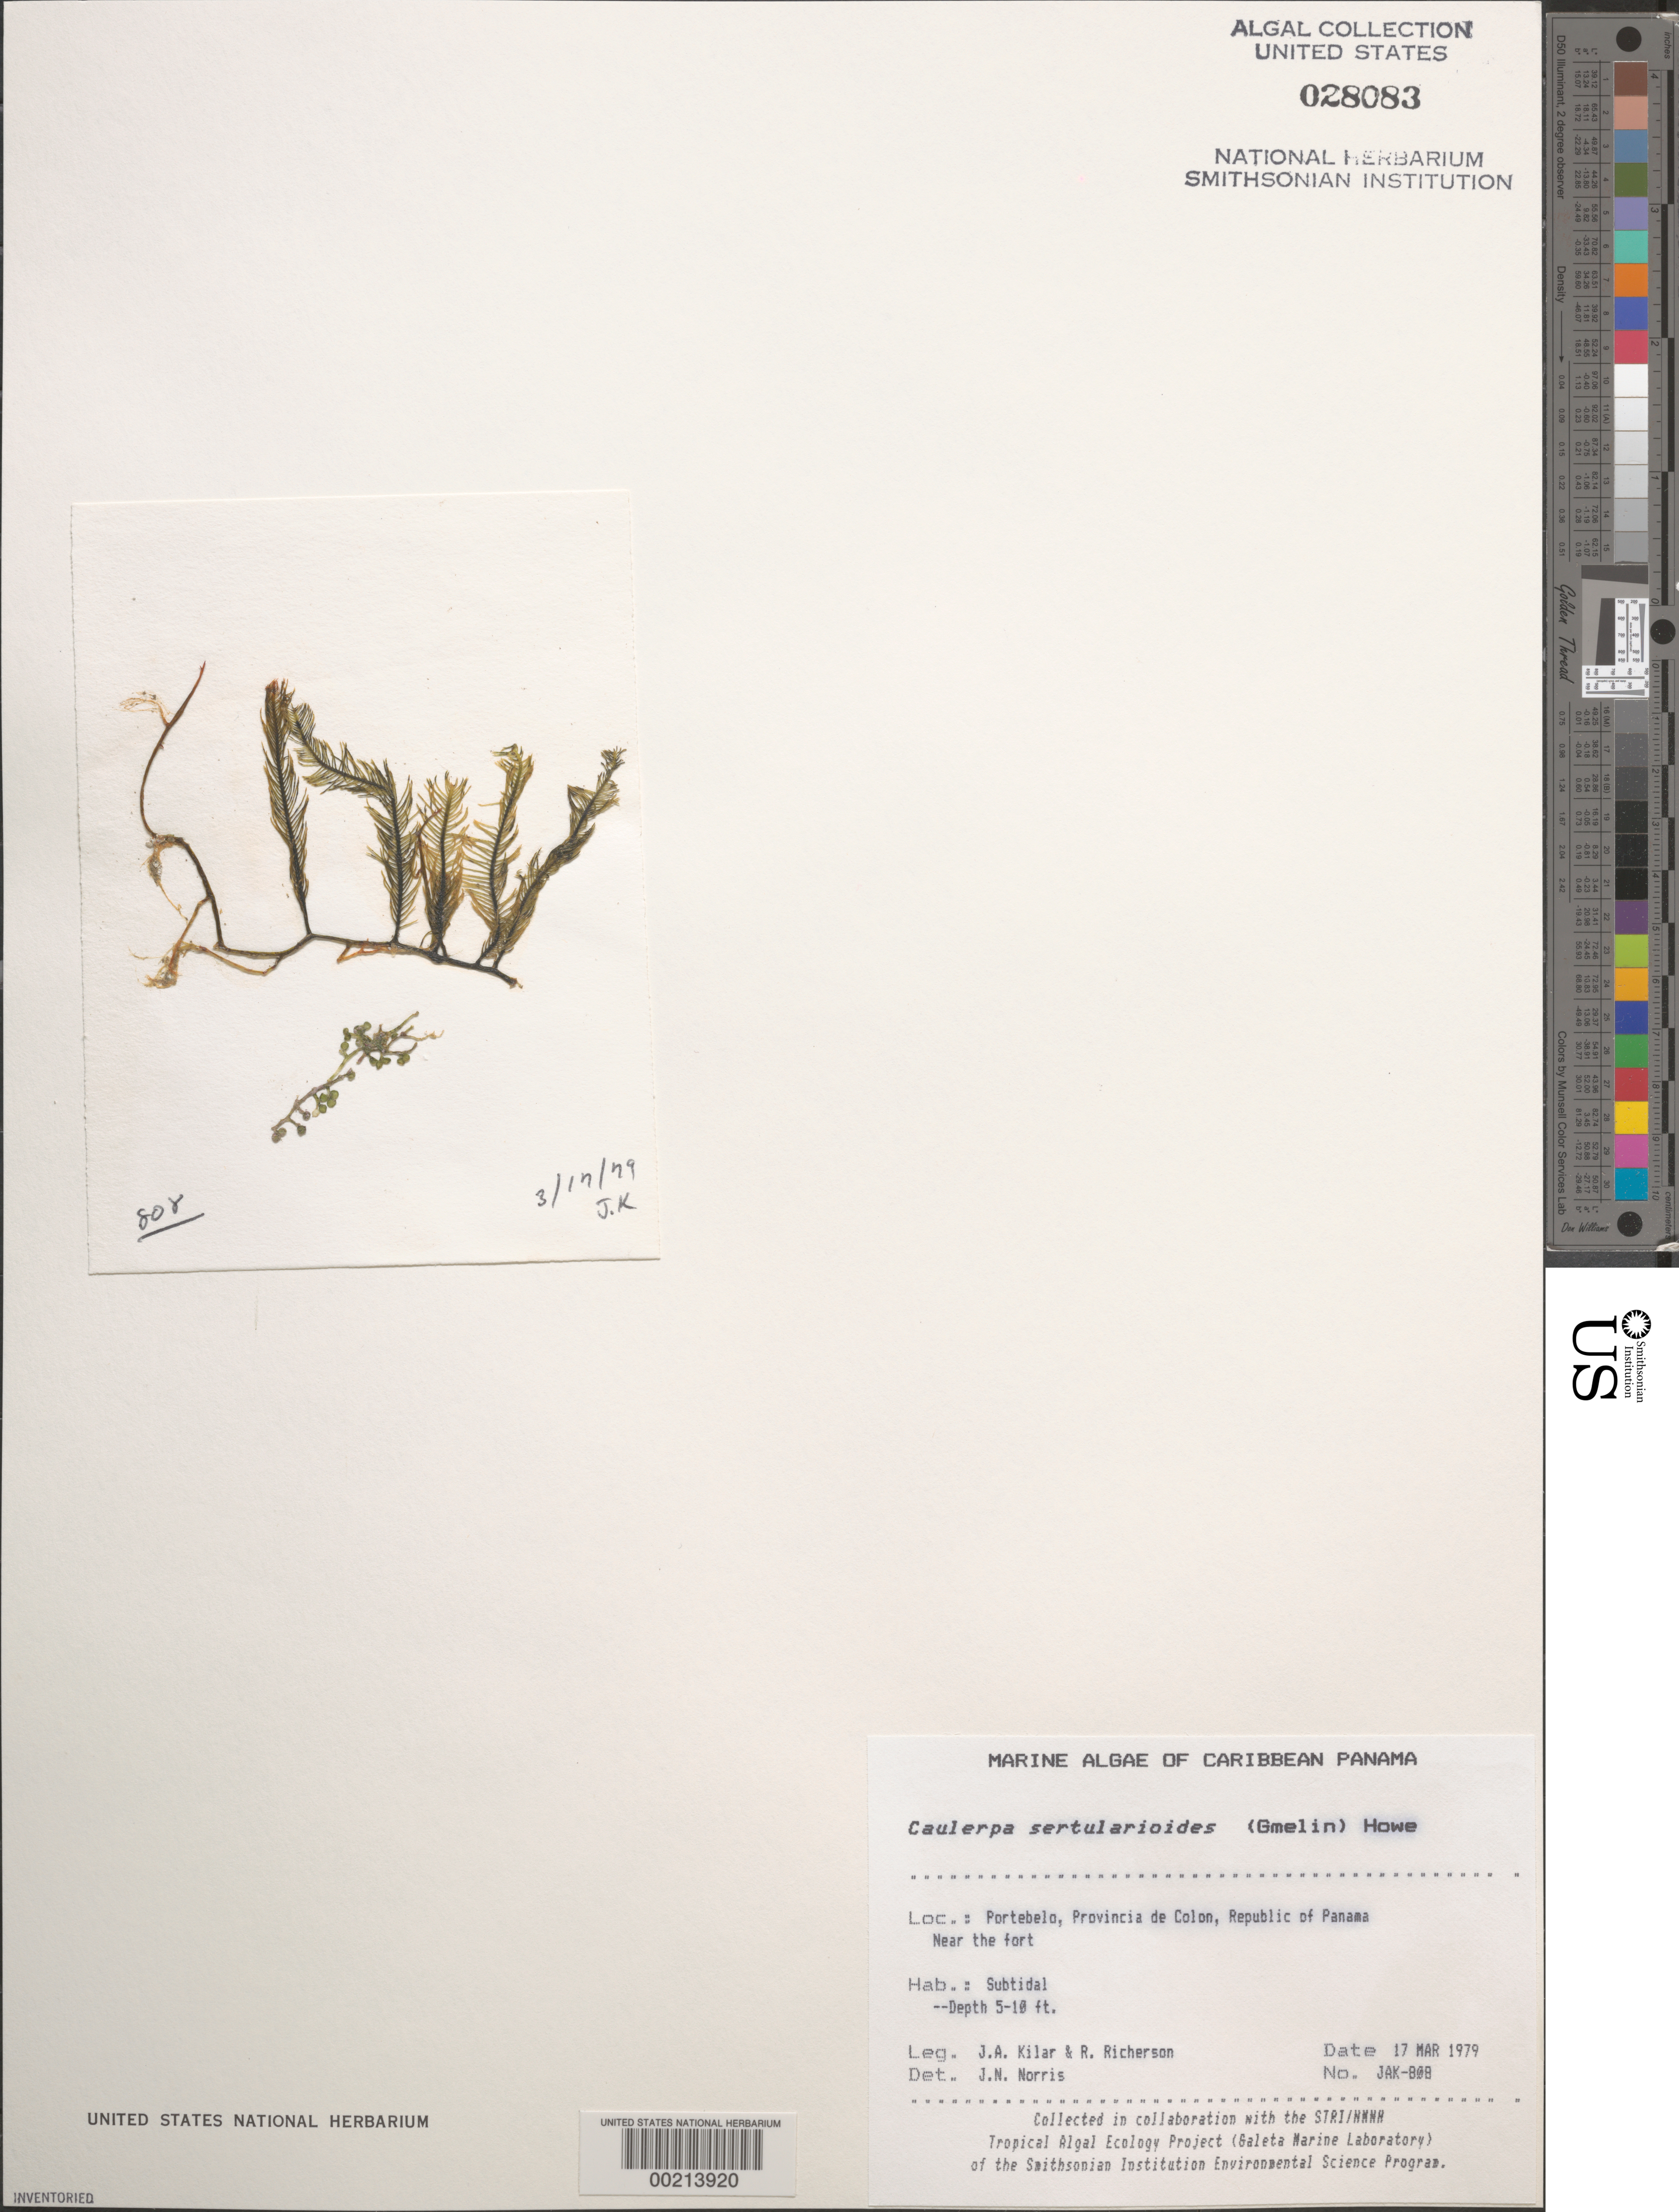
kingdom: Plantae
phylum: Chlorophyta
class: Ulvophyceae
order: Bryopsidales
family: Caulerpaceae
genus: Caulerpa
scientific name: Caulerpa sertularioides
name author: (S.G. Gmel.) M. Howe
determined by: Norris, James N.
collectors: J. A. Kilar & R. Richerson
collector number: JAK-808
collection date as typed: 17 Mar 1979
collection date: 1979-03-17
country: Panama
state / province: Colón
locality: Portebelo, near the Fort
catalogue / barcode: US 28083